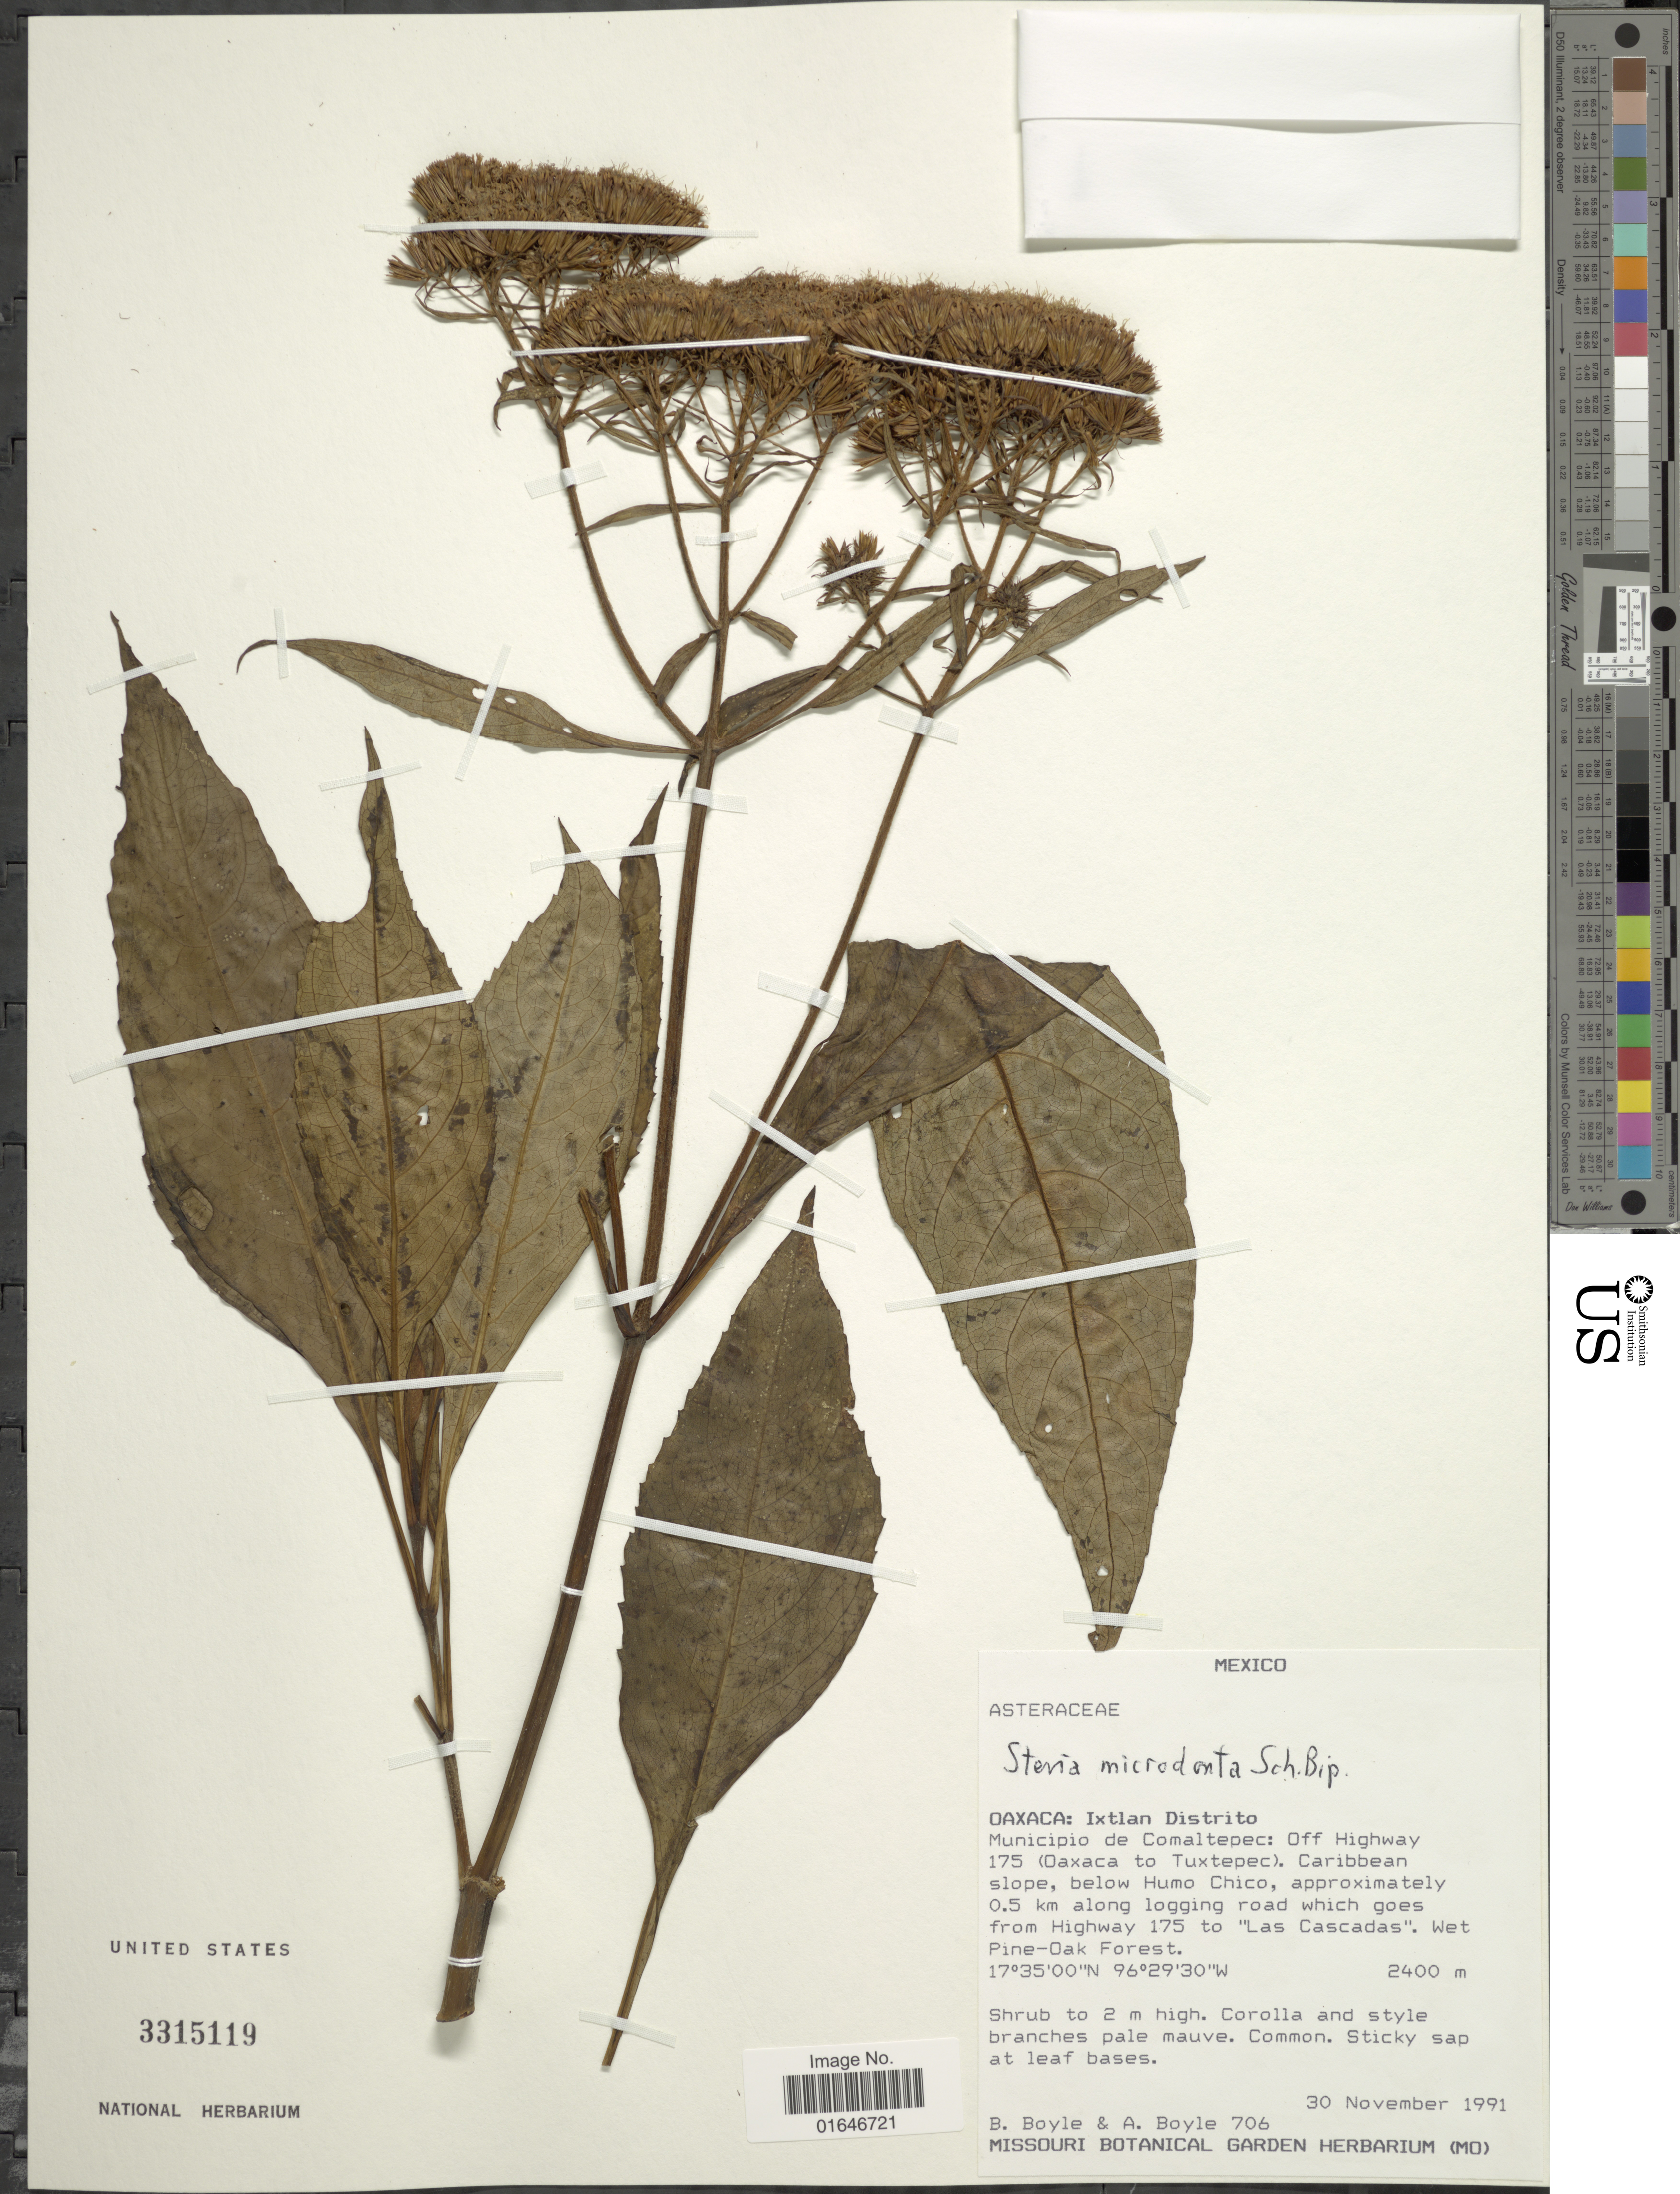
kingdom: Plantae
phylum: Tracheophyta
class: Magnoliopsida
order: Asterales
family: Asteraceae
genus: Stevia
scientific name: Stevia microchaeta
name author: Sch. Bip.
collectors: B. Boyle & A. Boyle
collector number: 706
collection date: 1991-11-30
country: Mexico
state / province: Oaxaca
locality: Ixtan Distrito, Municipio de Comaltepec: Off Highway 175 (Oaxaca to Tuxtepec), Caribbean slope, below Humo Chico, approximately 0.5 km along logging road which goes from Highway 175 to "Las Cascadas".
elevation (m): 2400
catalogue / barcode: US 3315119